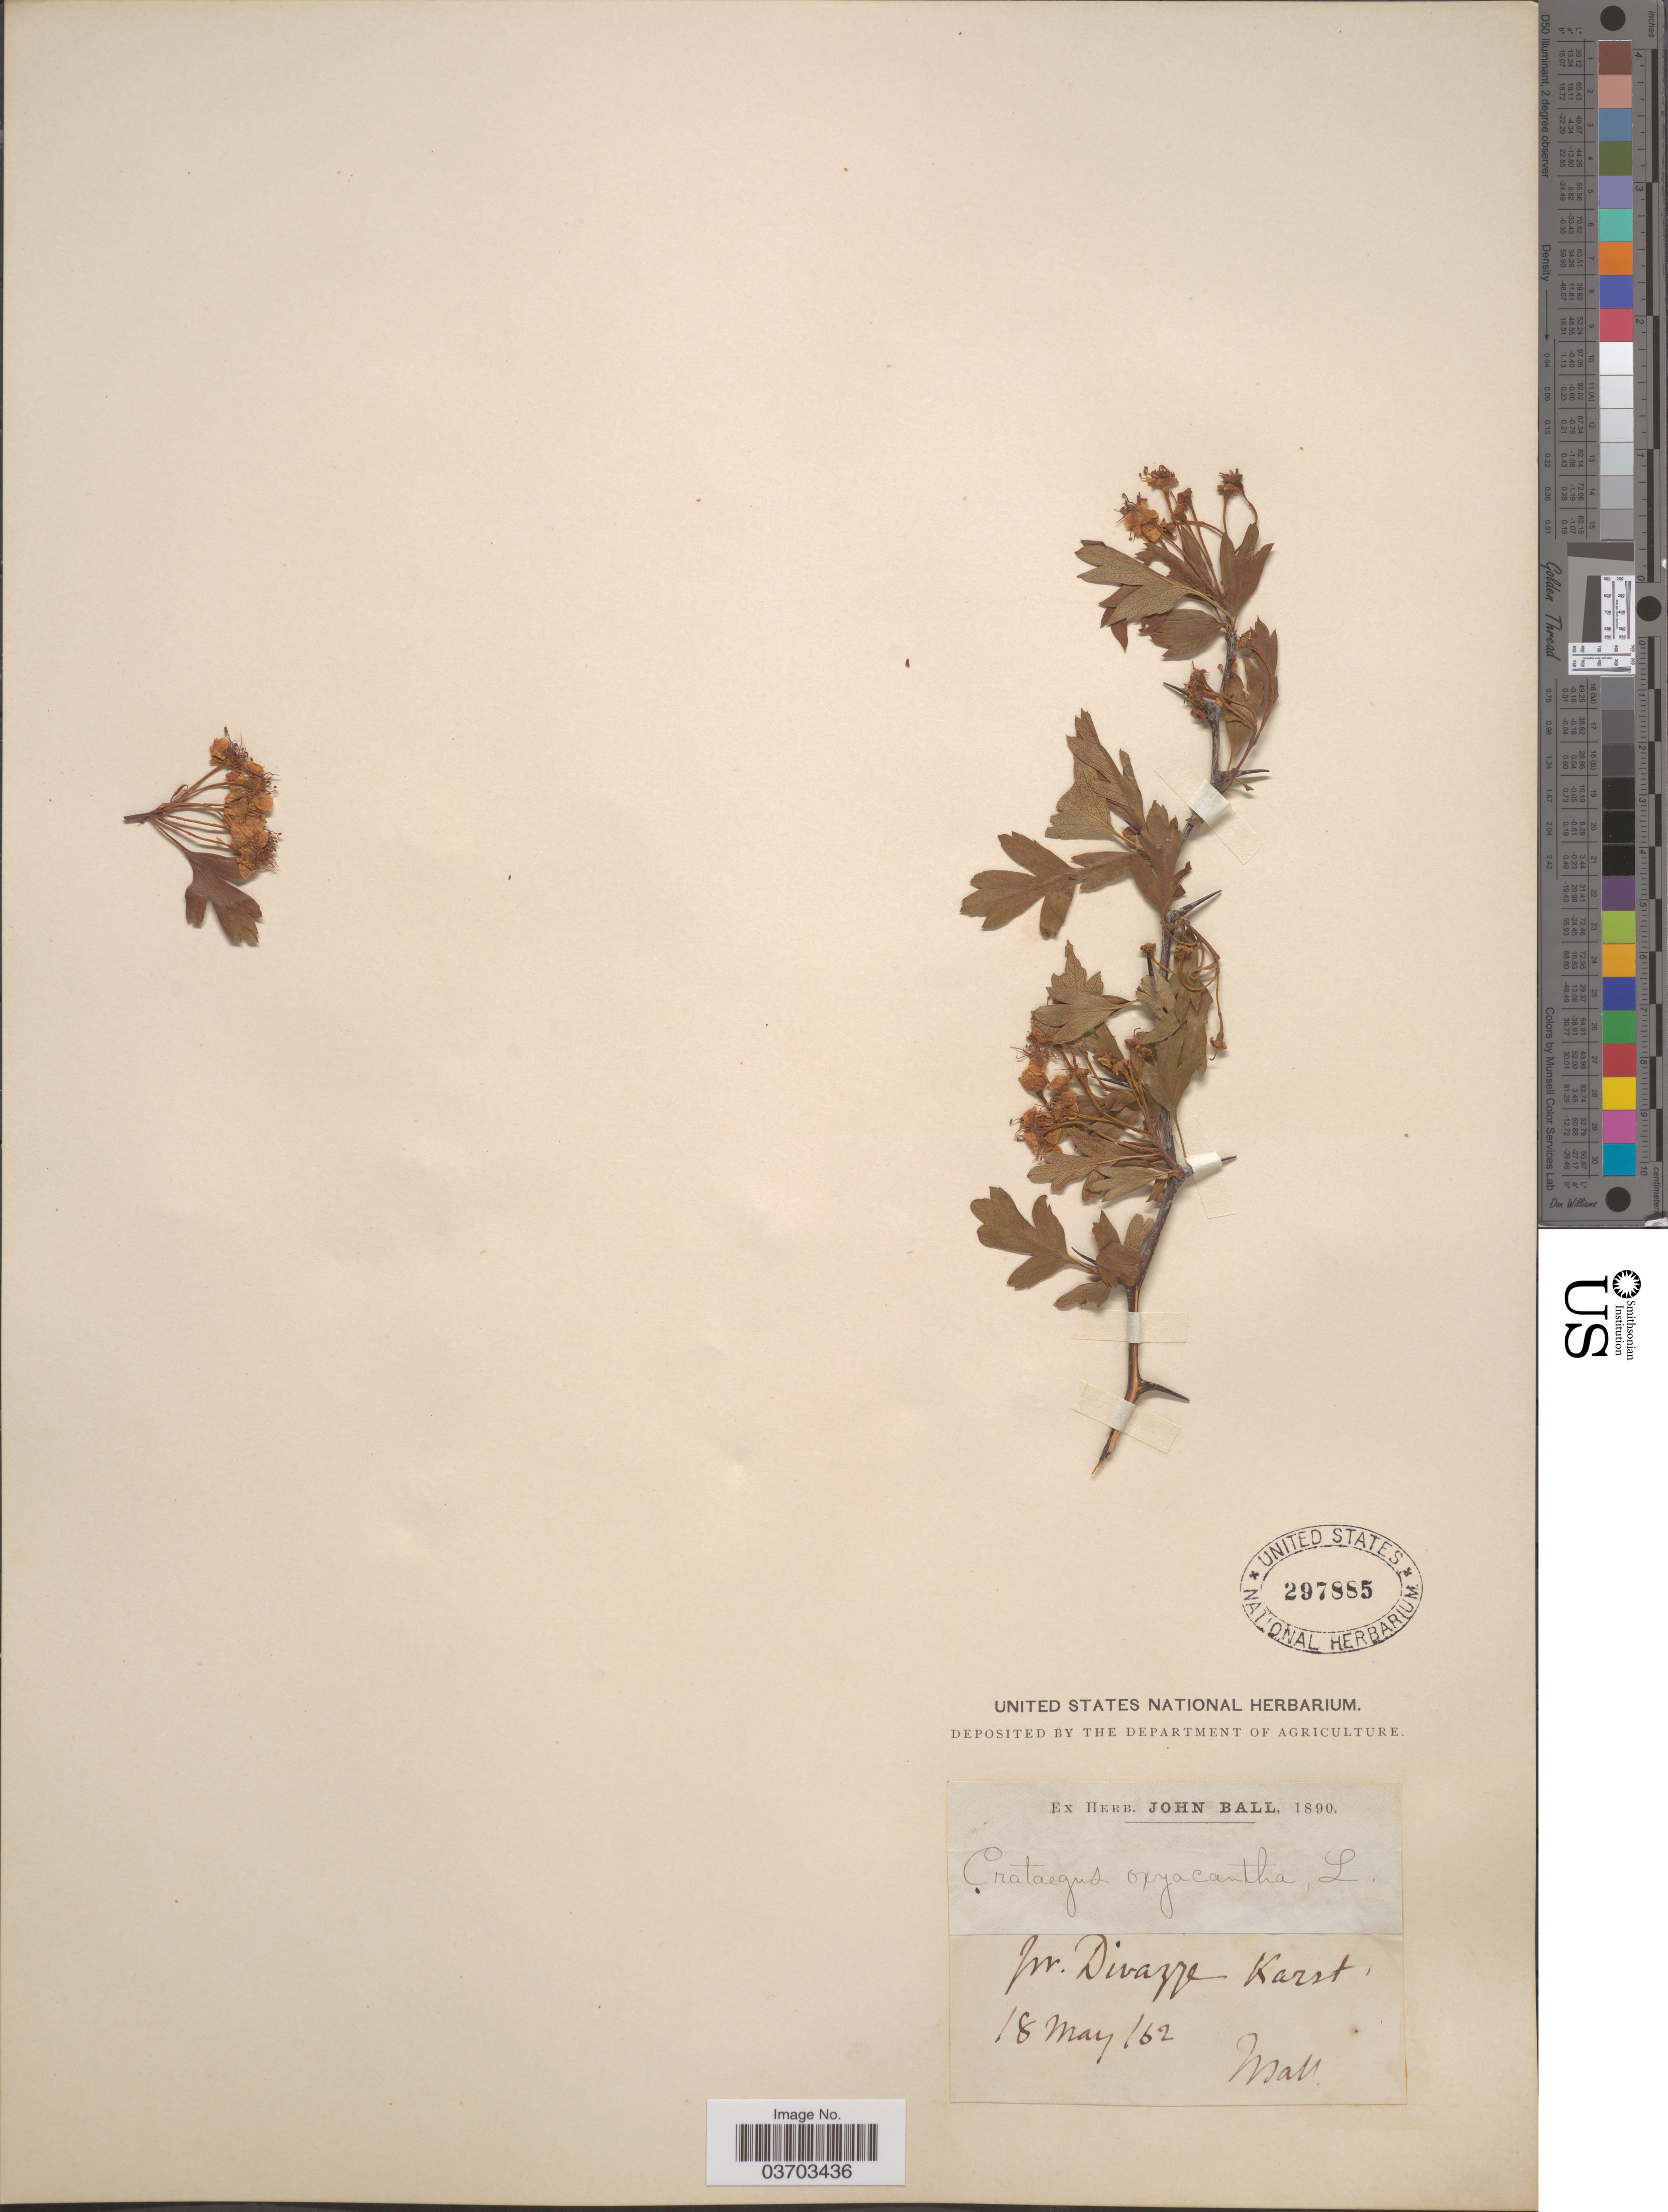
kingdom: Plantae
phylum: Tracheophyta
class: Magnoliopsida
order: Rosales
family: Rosaceae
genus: Crataegus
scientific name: Crataegus rhipidophylla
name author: Gand.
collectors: J. Ball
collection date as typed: Transcribed d/m/y: 18/5/62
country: Italy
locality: Pr. Divazze Karst.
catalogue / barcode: US 297885